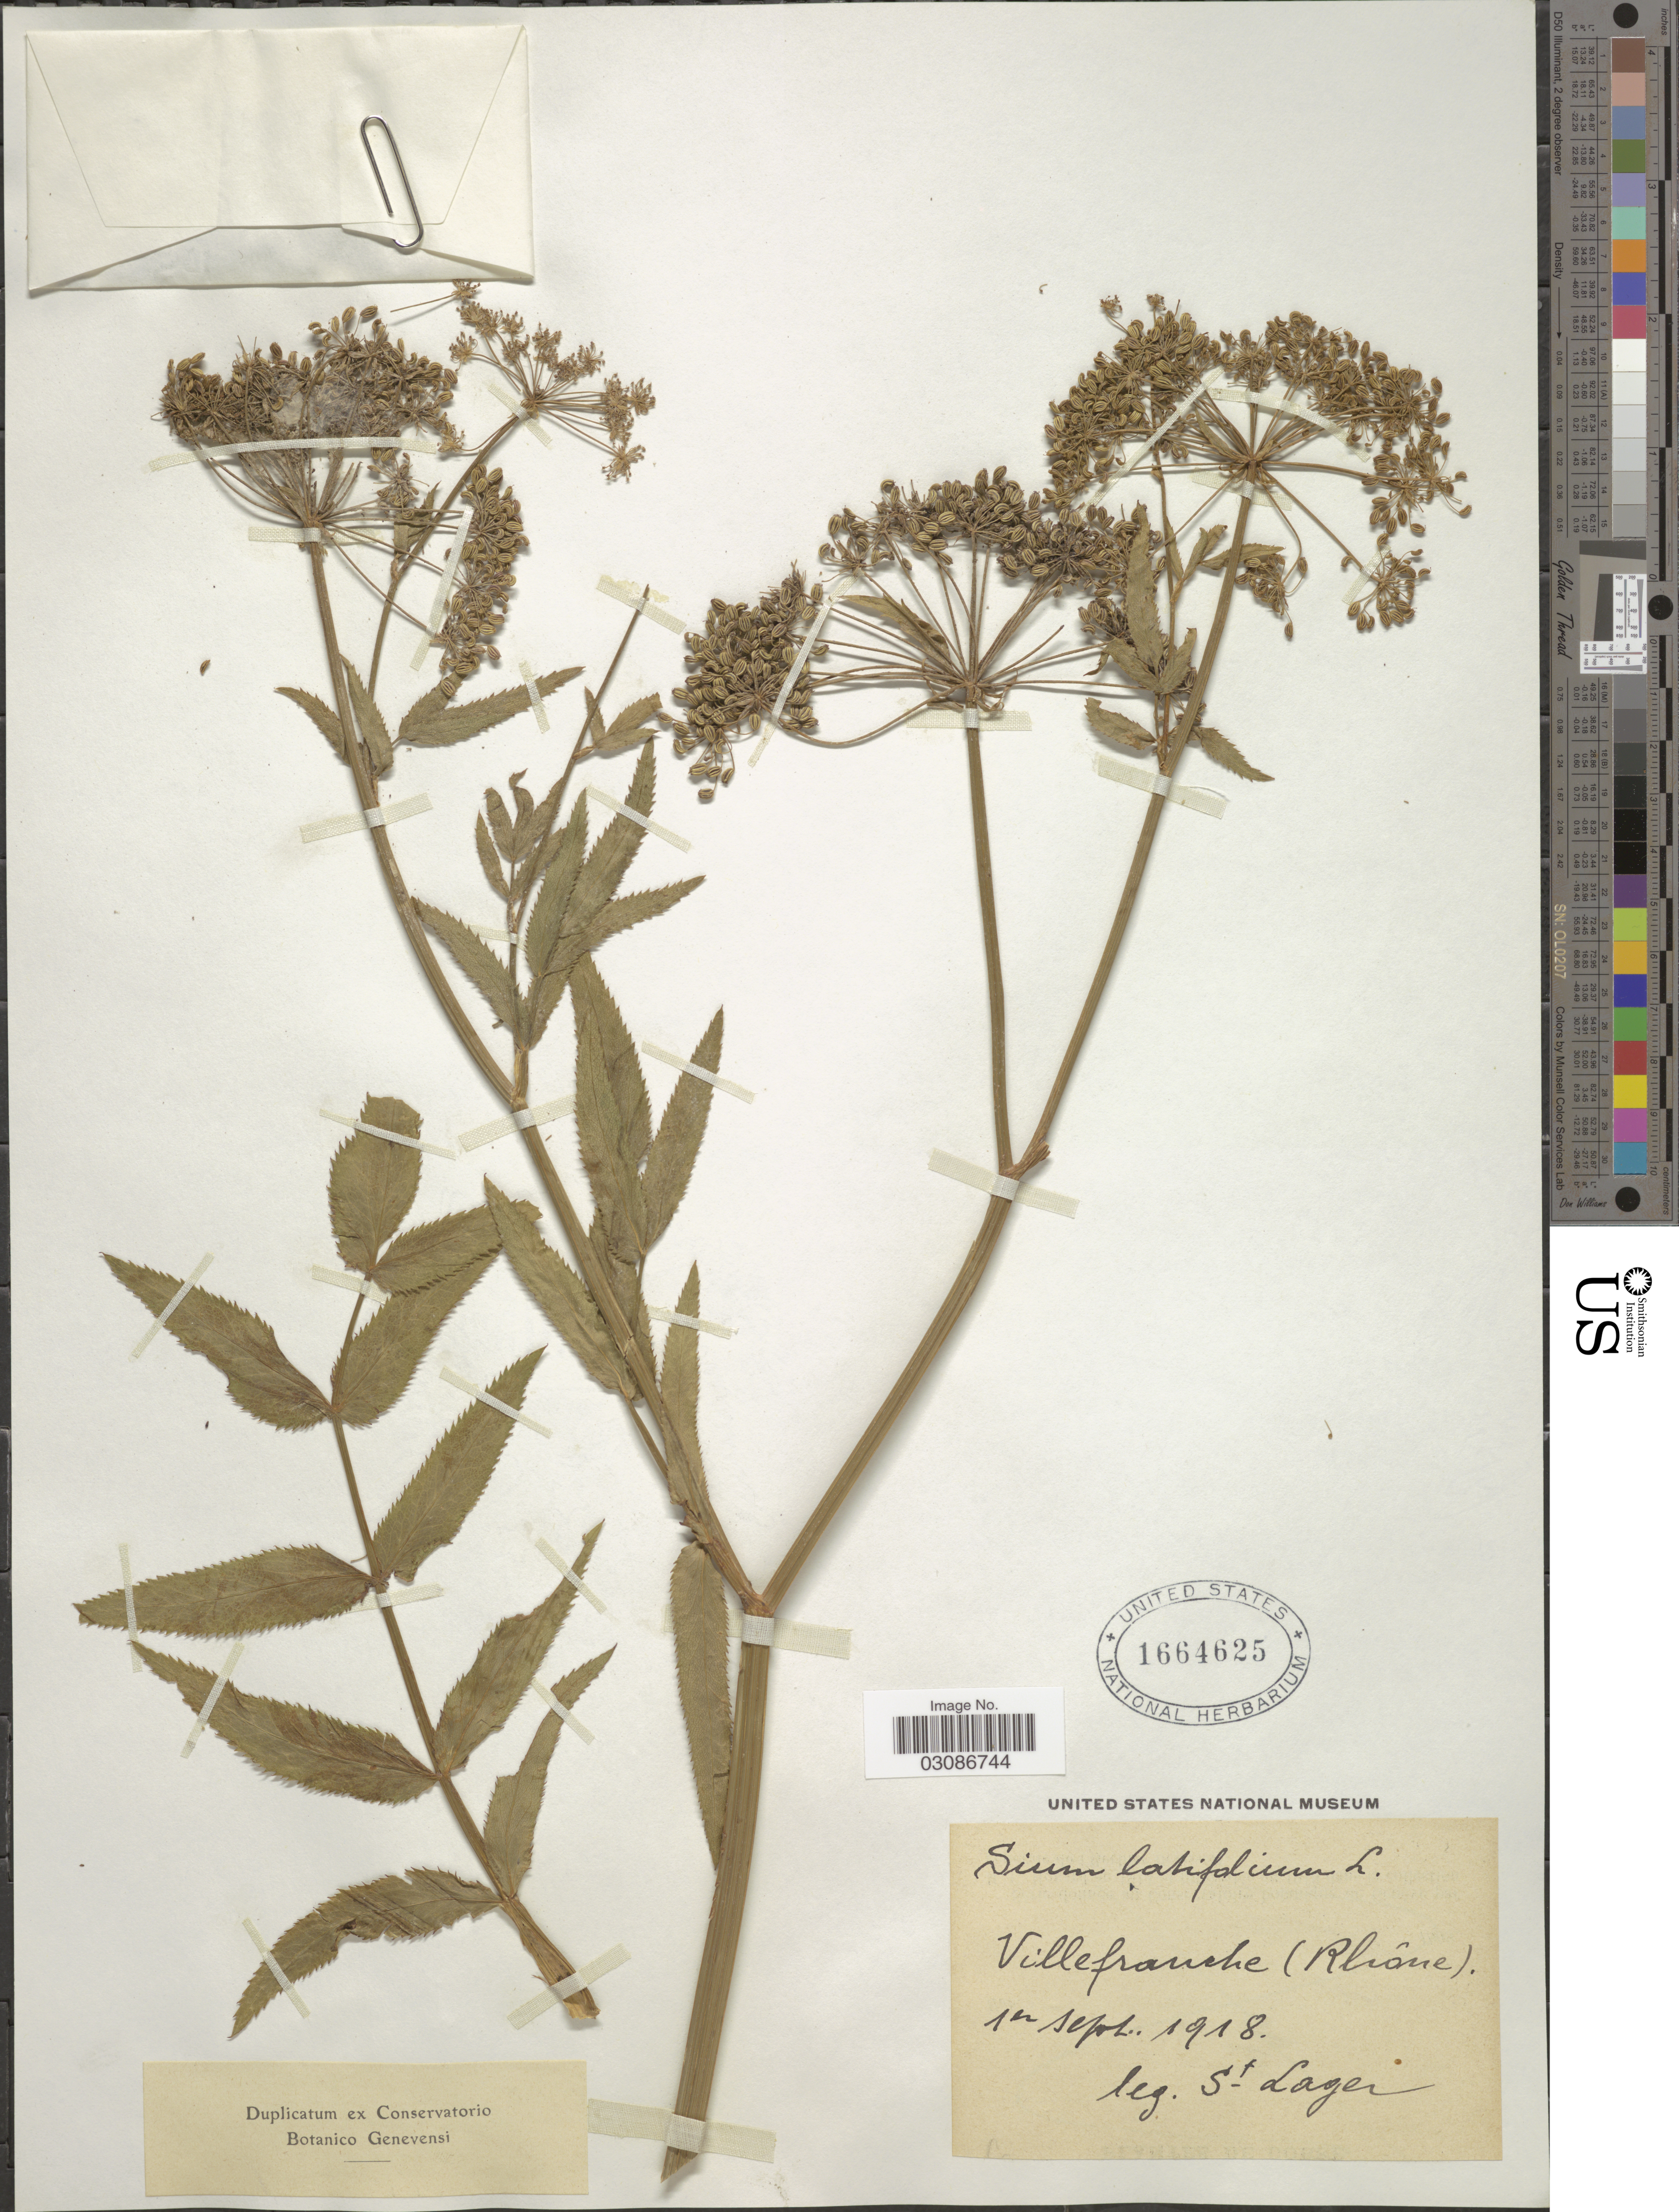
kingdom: Plantae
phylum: Tracheophyta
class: Magnoliopsida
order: Apiales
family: Apiaceae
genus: Sium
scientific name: Sium ninsi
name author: Thunb.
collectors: -. St. Lager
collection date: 1918-09-01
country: France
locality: Villefranche (Rhôme).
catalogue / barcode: US 1664625